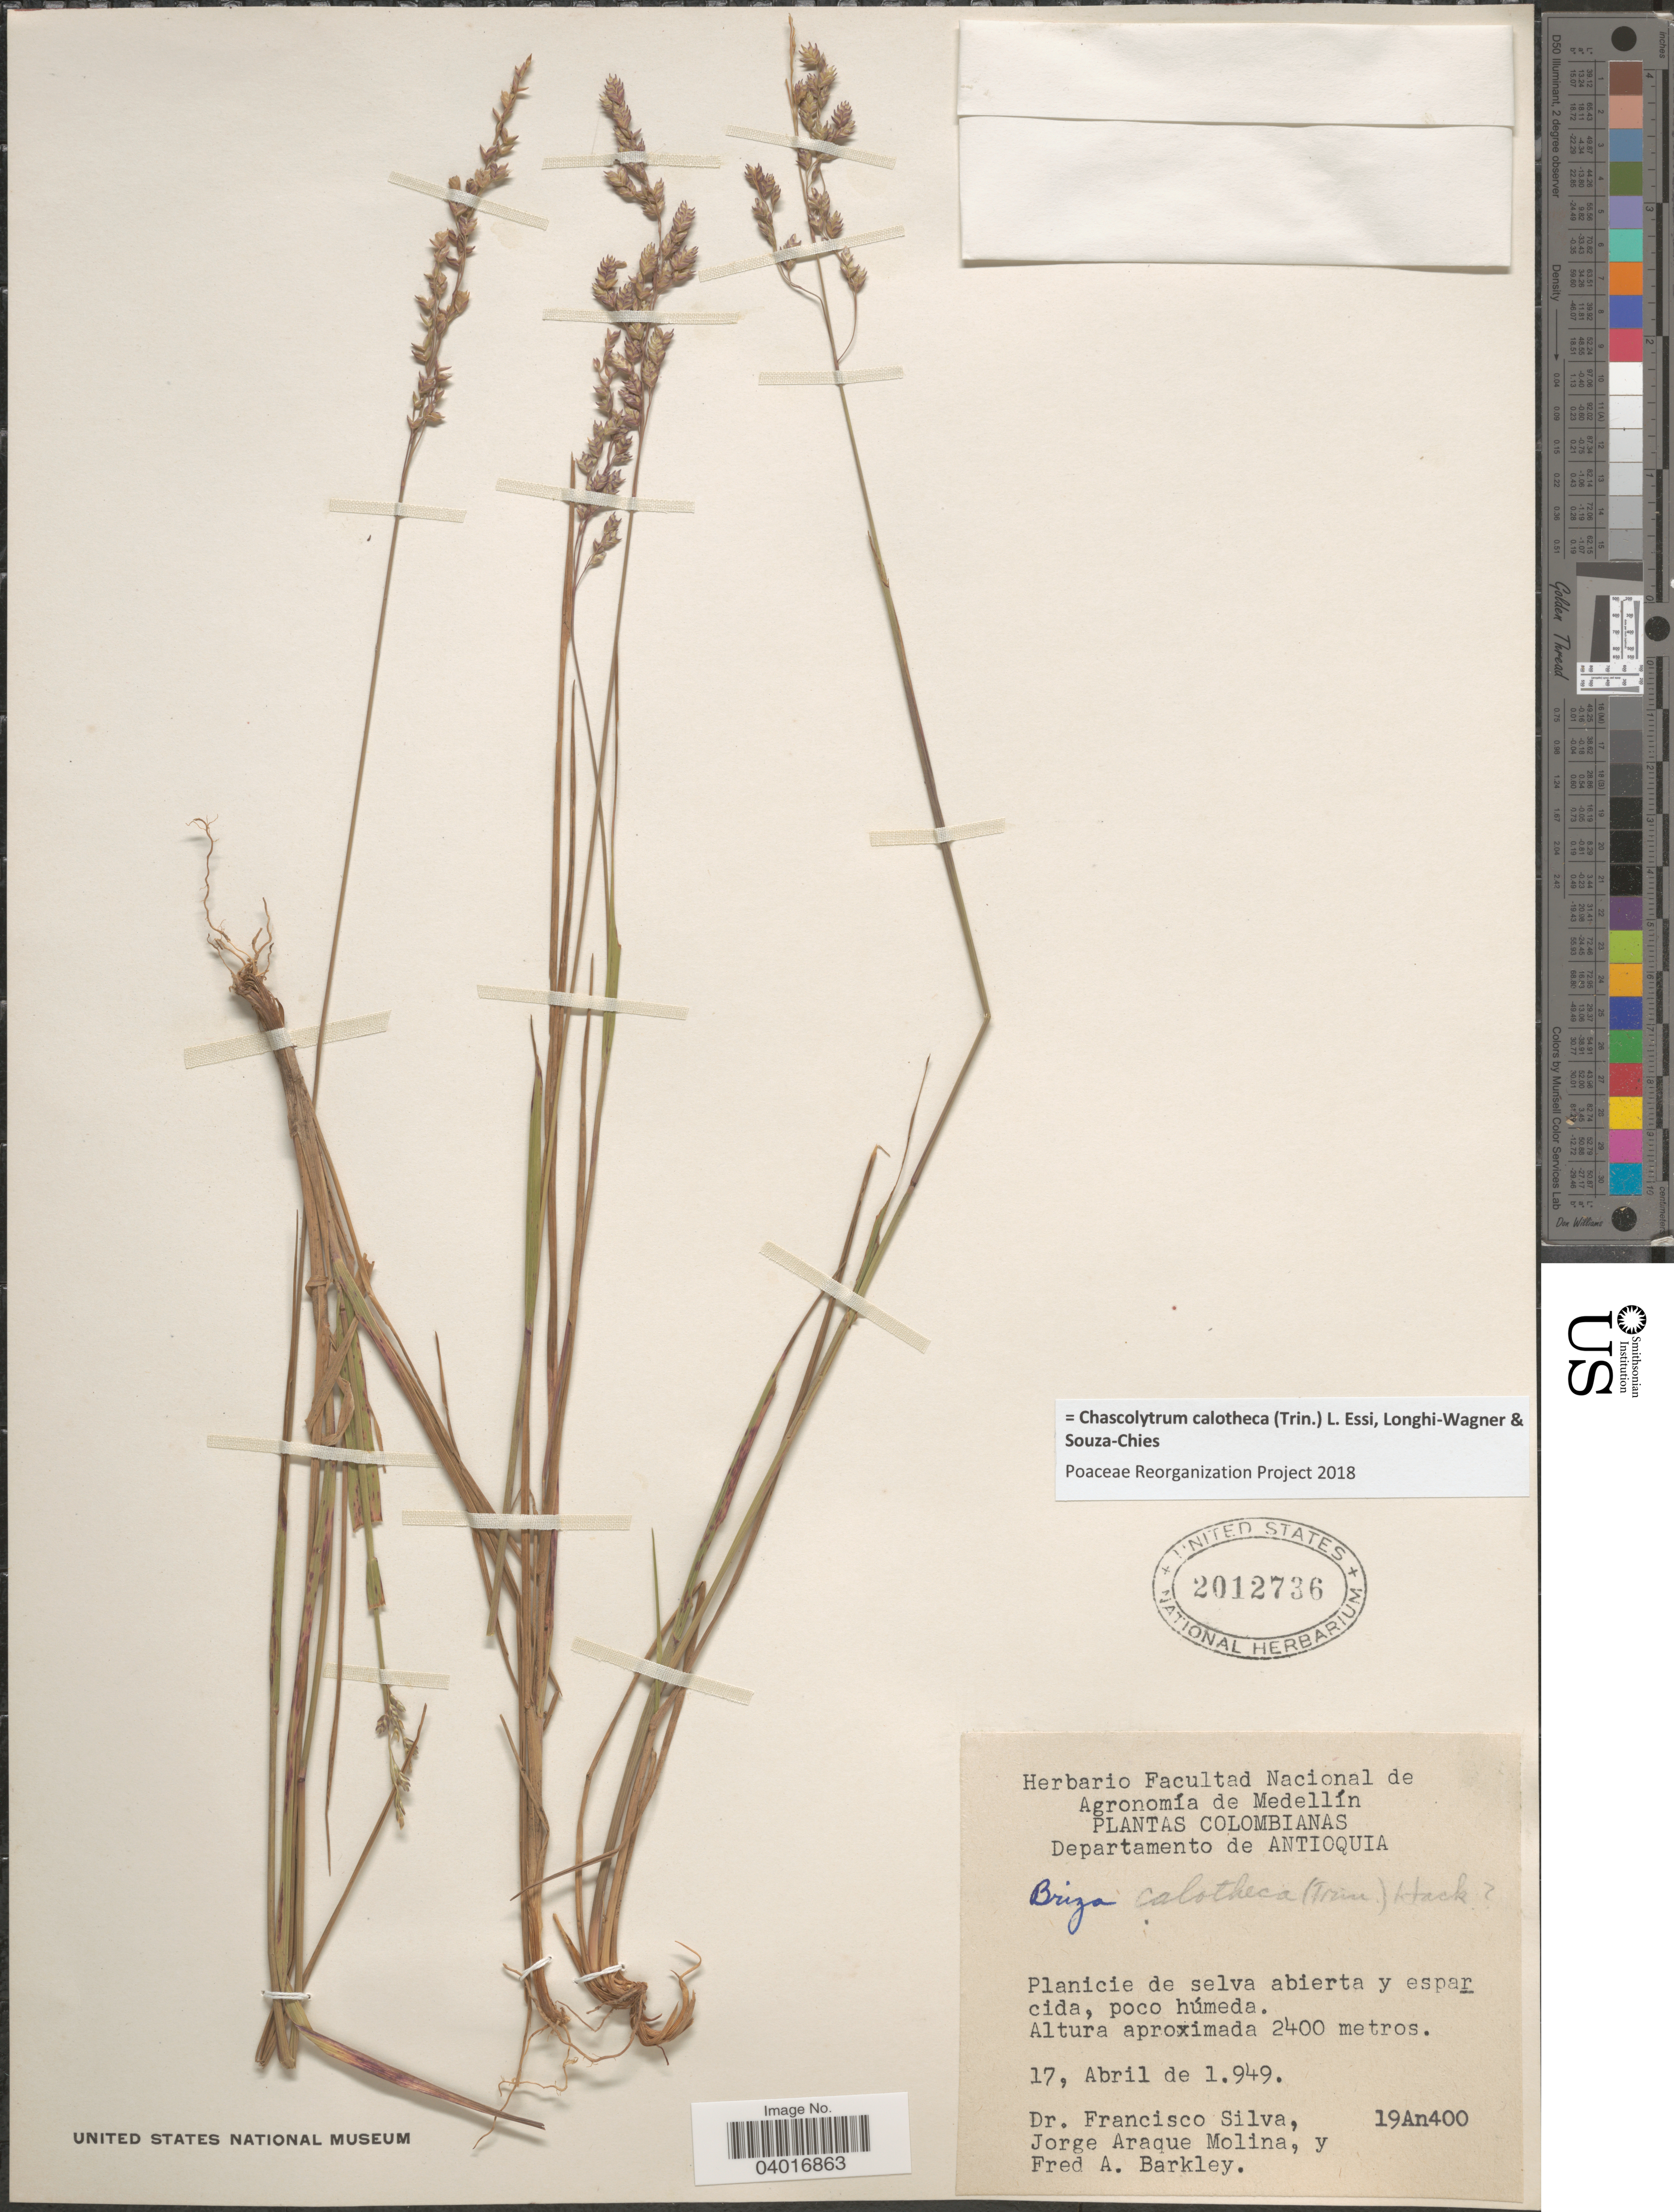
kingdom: Plantae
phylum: Tracheophyta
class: Liliopsida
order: Poales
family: Poaceae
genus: Chascolytrum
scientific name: Chascolytrum calotheca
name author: (Trin.) L. Essi et al.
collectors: F. Silva, J. Araque Molina & F. A. Barkley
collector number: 19An400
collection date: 1949-04-17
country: Colombia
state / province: Antioquia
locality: Departamento de Antioquia.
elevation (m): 2400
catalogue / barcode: US 2012736